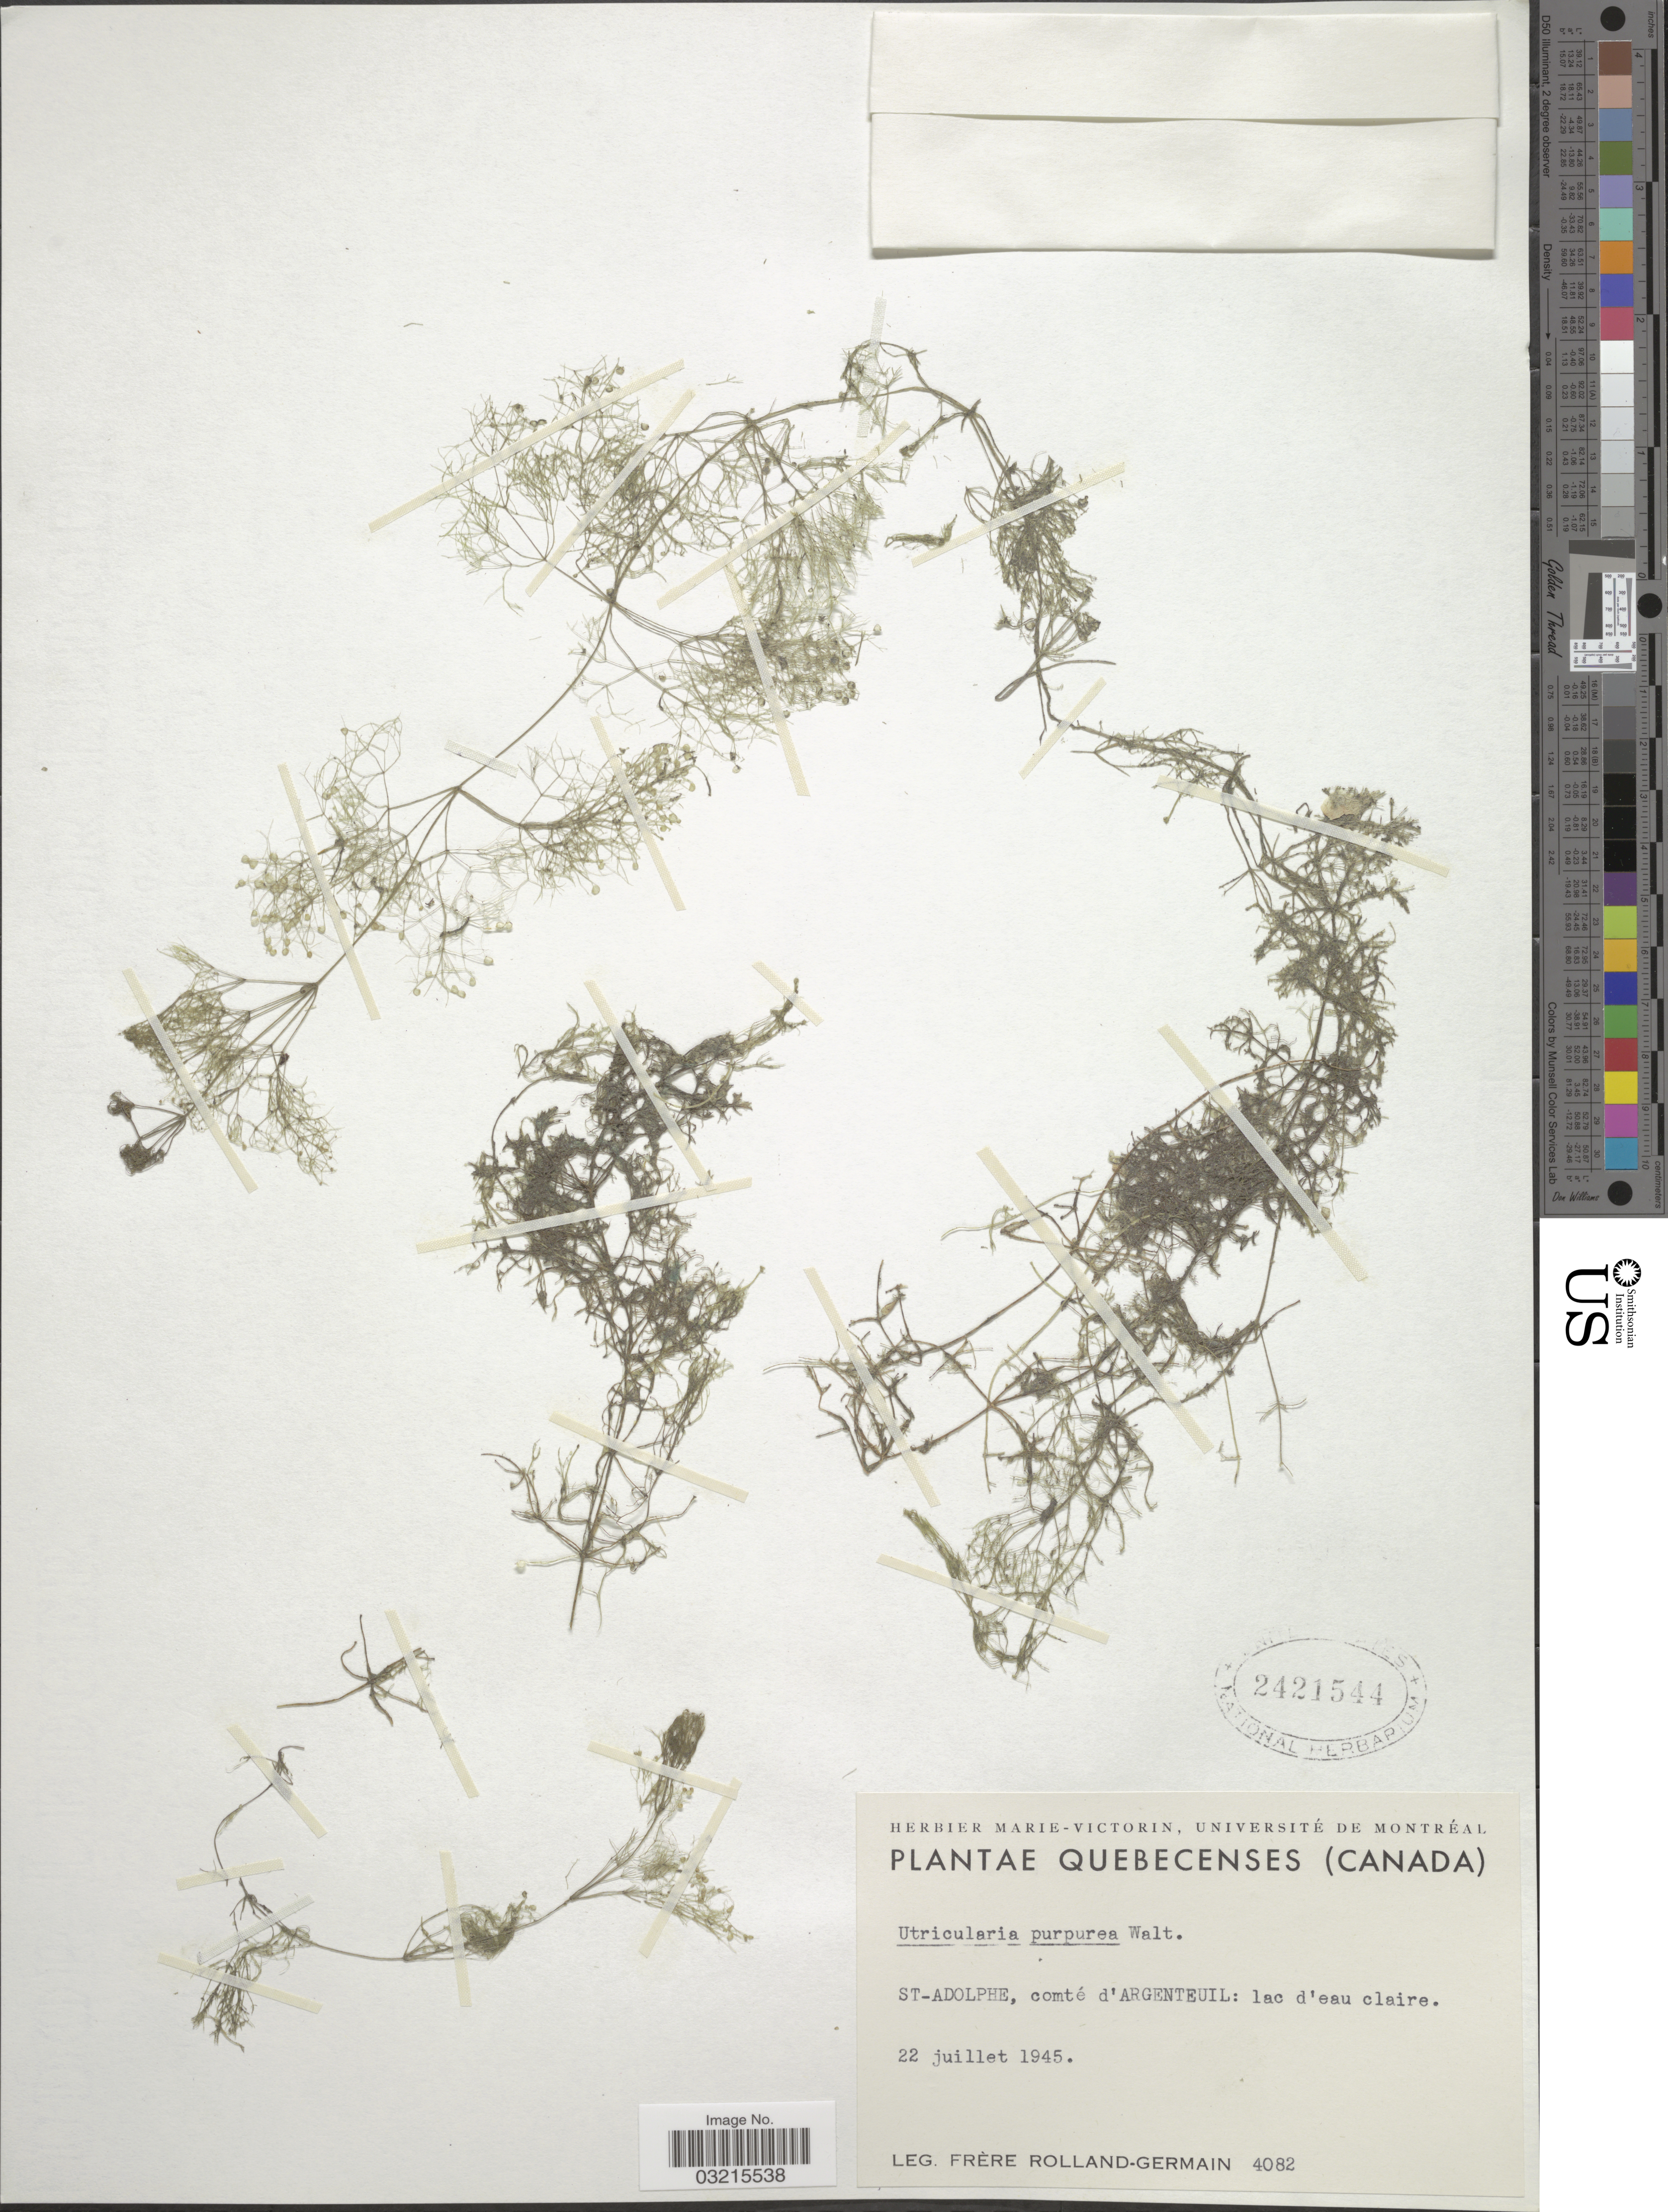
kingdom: Plantae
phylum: Tracheophyta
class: Magnoliopsida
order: Lamiales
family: Lentibulariaceae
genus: Utricularia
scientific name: Utricularia purpurea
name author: Walter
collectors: Rolland-Germain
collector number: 4082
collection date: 1945-07-22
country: Canada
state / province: Quebec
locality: Quebecenses. ST-Adolphe, comté d'Argenteuil: lac d'eau claire.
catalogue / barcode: US 2421544